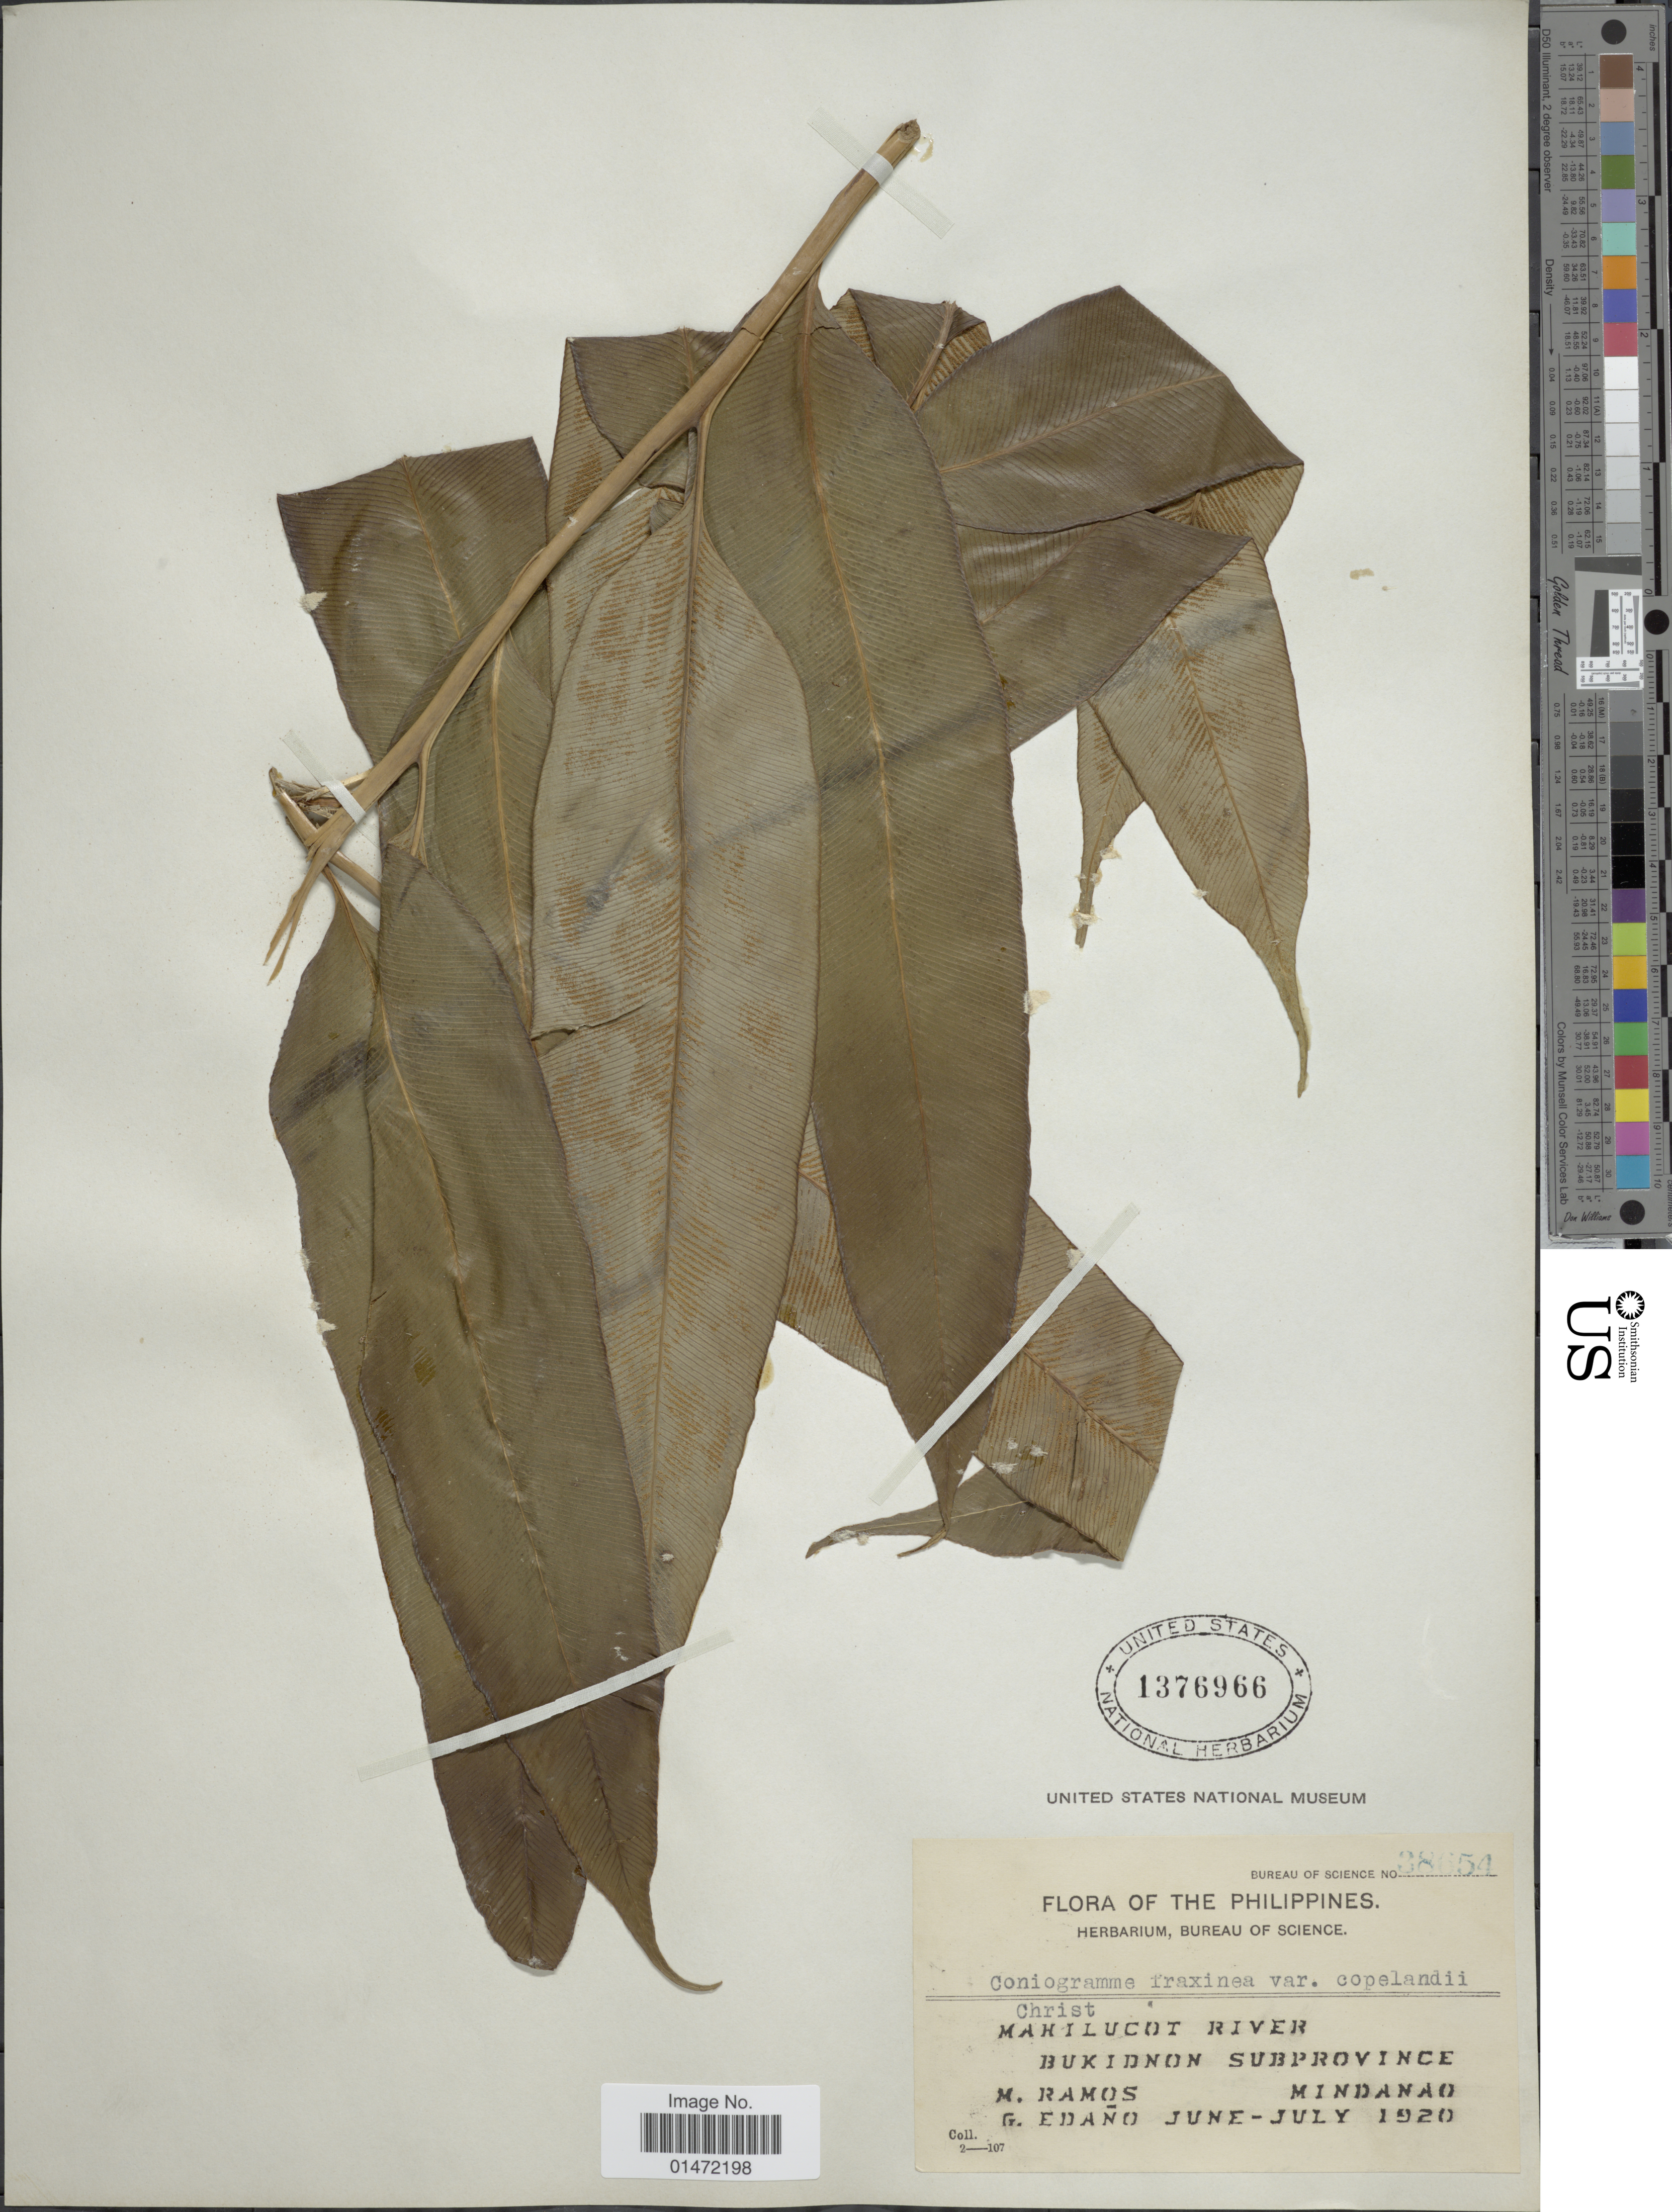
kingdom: Plantae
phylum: Tracheophyta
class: Polypodiopsida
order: Polypodiales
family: Pteridaceae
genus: Coniogramme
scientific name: Coniogramme macrophylla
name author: (Blume) Hieron.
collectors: M. Ramos & G. Edaño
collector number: Bureau of Science 38654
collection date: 1920-06/1920-07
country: Philippines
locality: Mahilucot River. Bukidnon Subprovince. Mindanao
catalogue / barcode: US 1376966